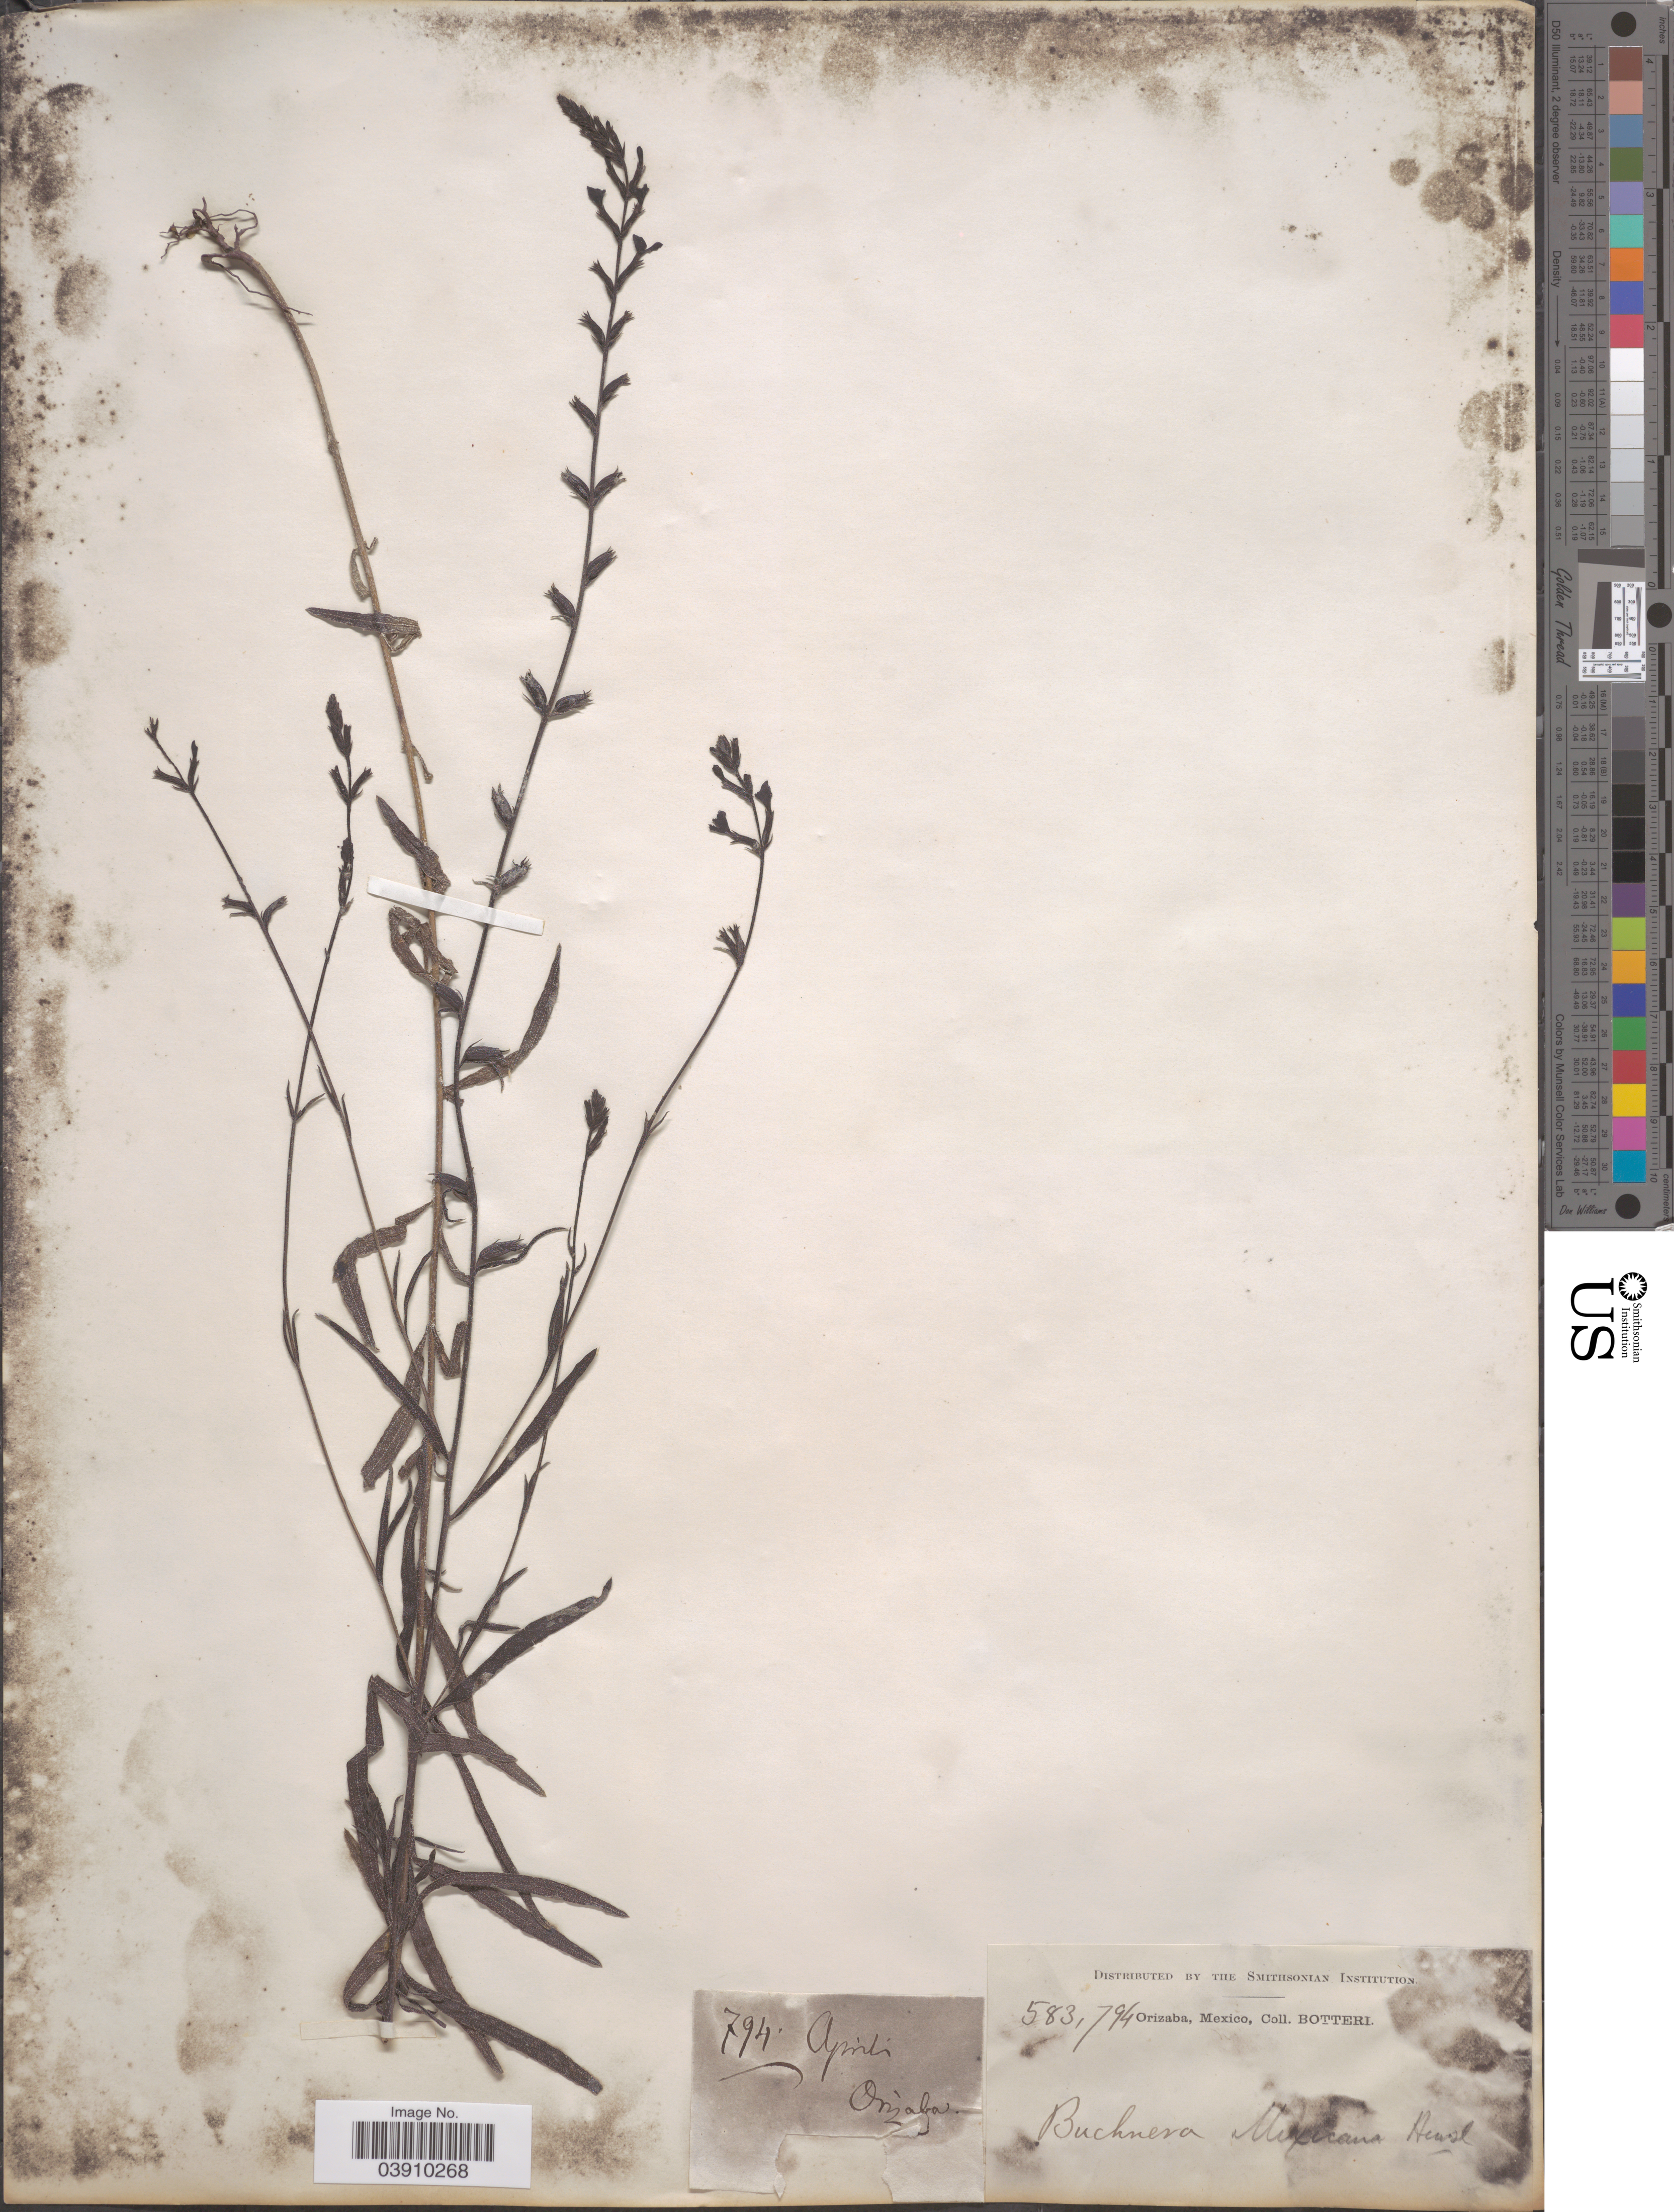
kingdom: Plantae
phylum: Tracheophyta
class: Magnoliopsida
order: Lamiales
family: Orobanchaceae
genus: Buchnera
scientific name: Buchnera pusilla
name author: Kunth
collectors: -. Botteri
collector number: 583/794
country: Mexico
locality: Orizaba.